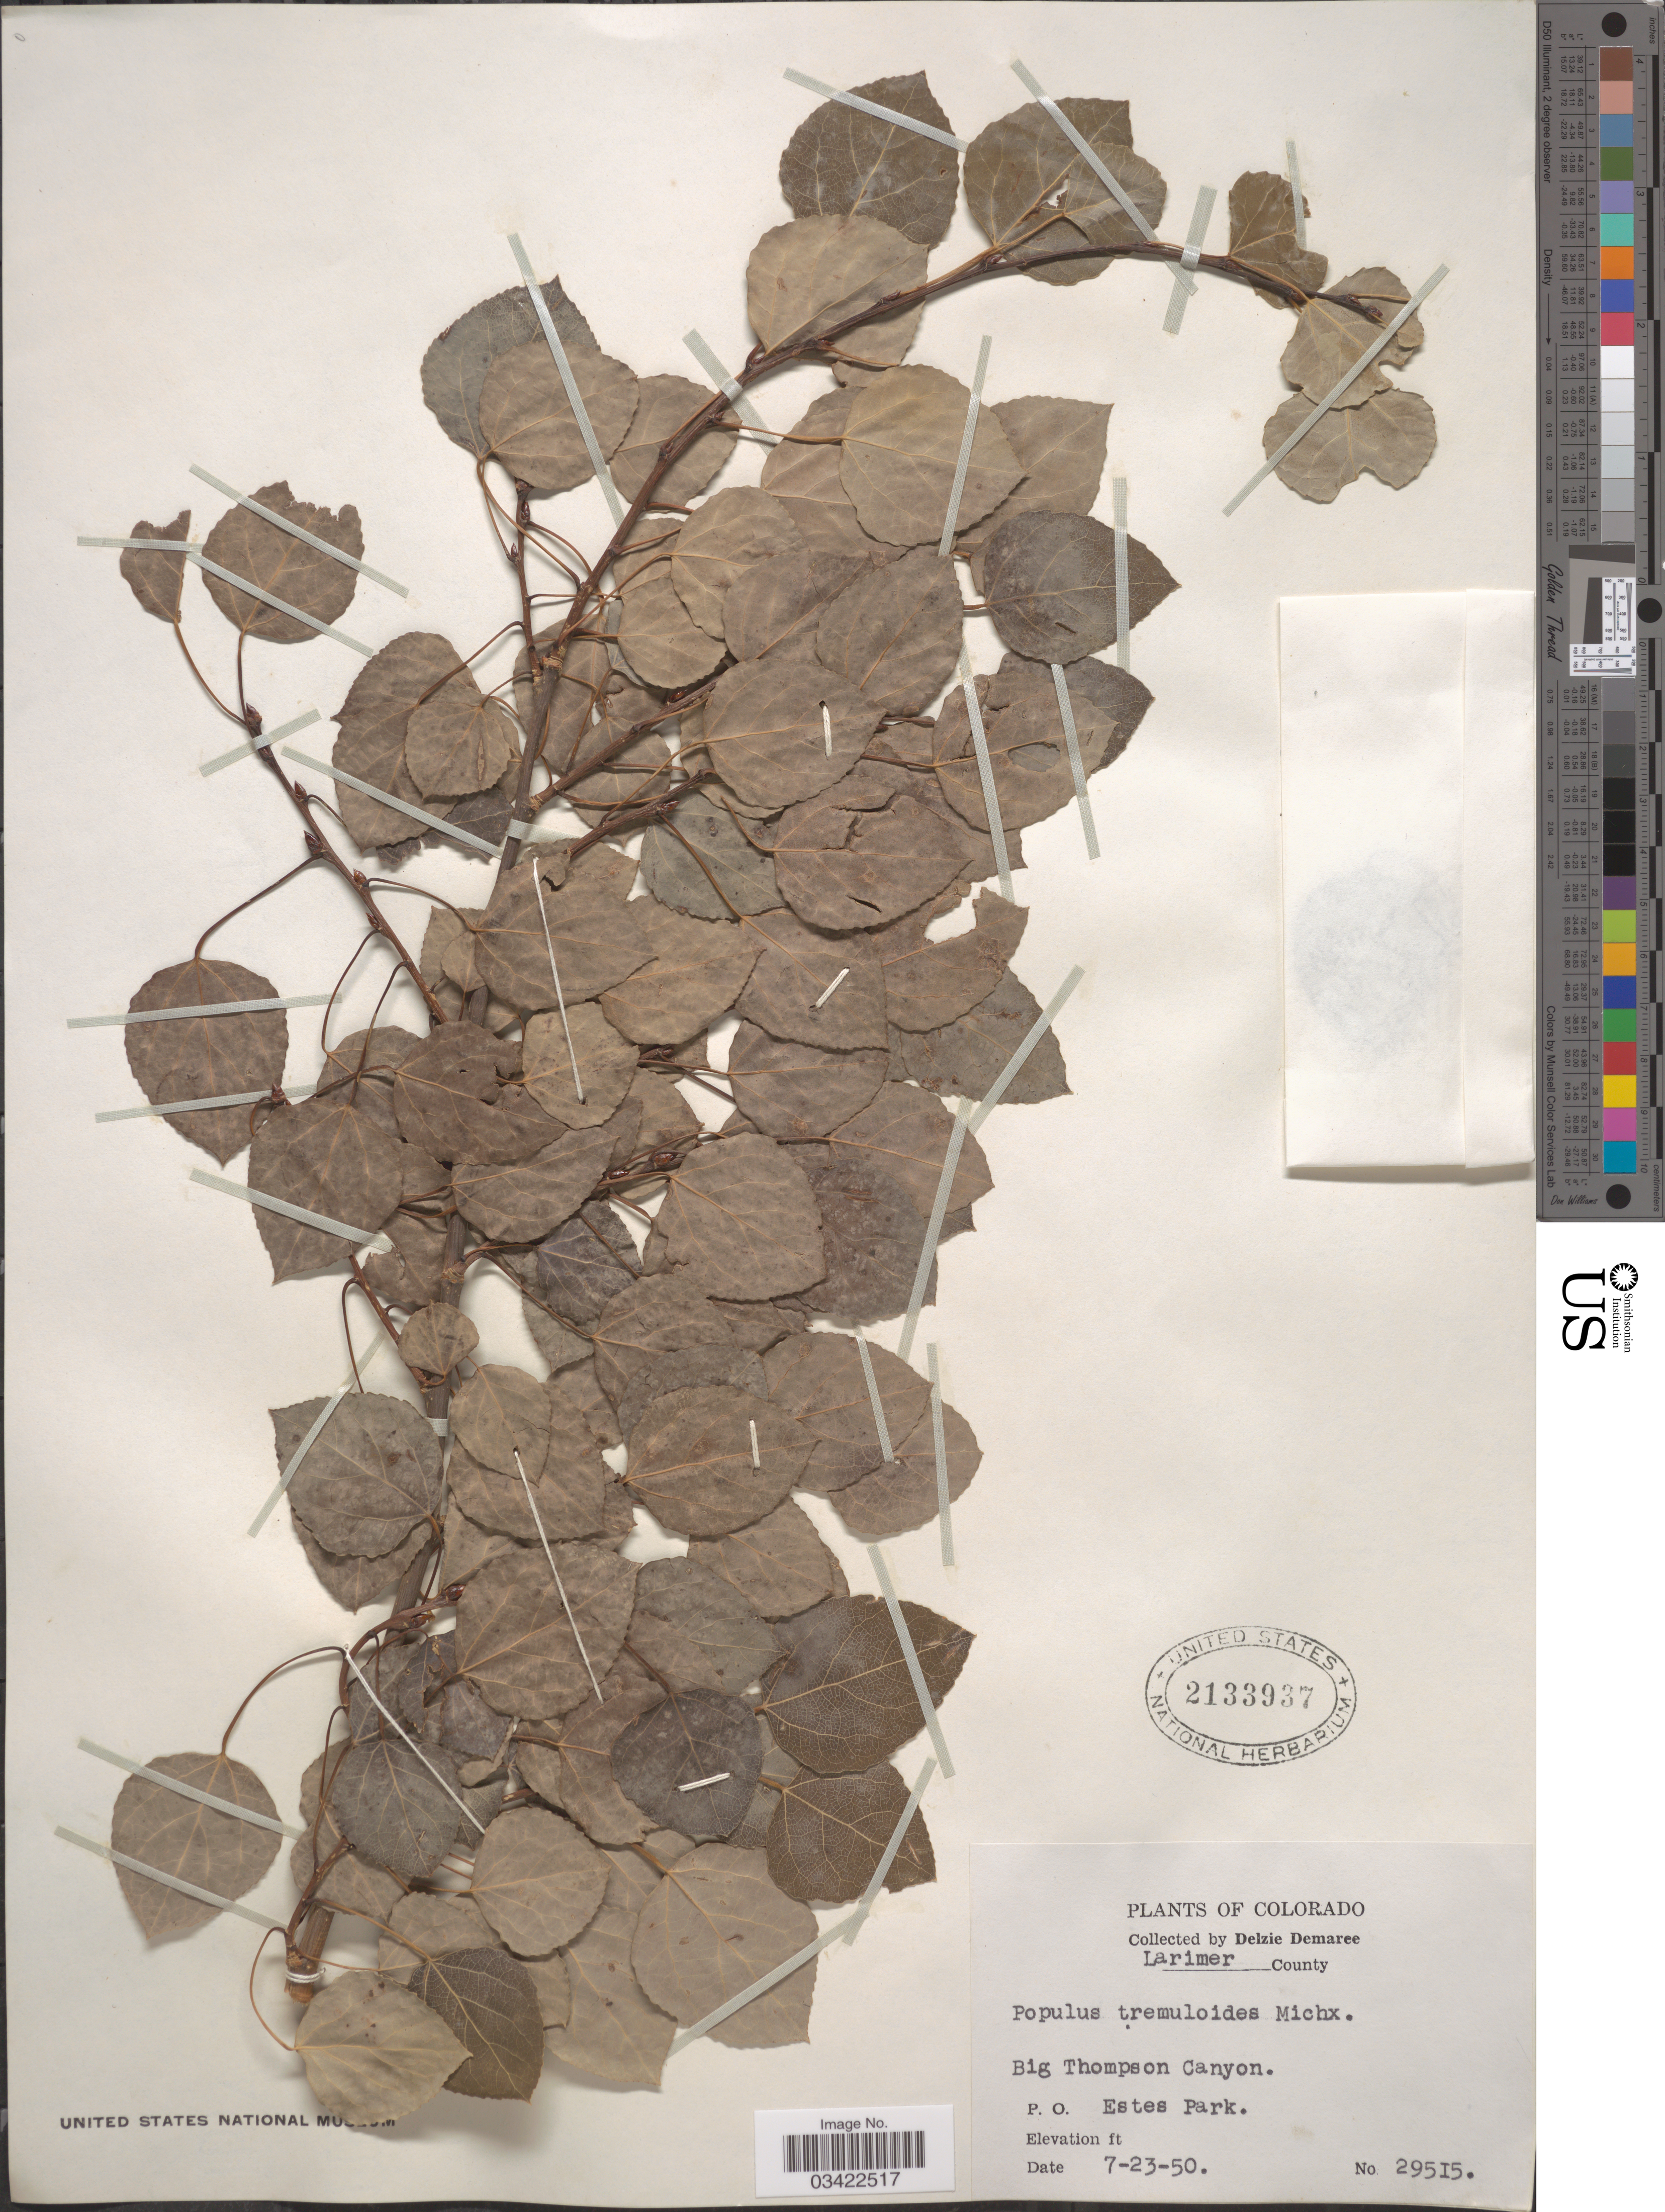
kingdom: Plantae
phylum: Tracheophyta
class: Magnoliopsida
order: Malpighiales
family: Salicaceae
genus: Populus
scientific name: Populus tremuloides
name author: Michx.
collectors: D. Demaree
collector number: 29515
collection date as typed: Transcribed d/m/y: 23/7/50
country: United States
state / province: Colorado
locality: Larimer County. Big Thompson Canyon. P.O. Estes Park.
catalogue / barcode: US 2133937